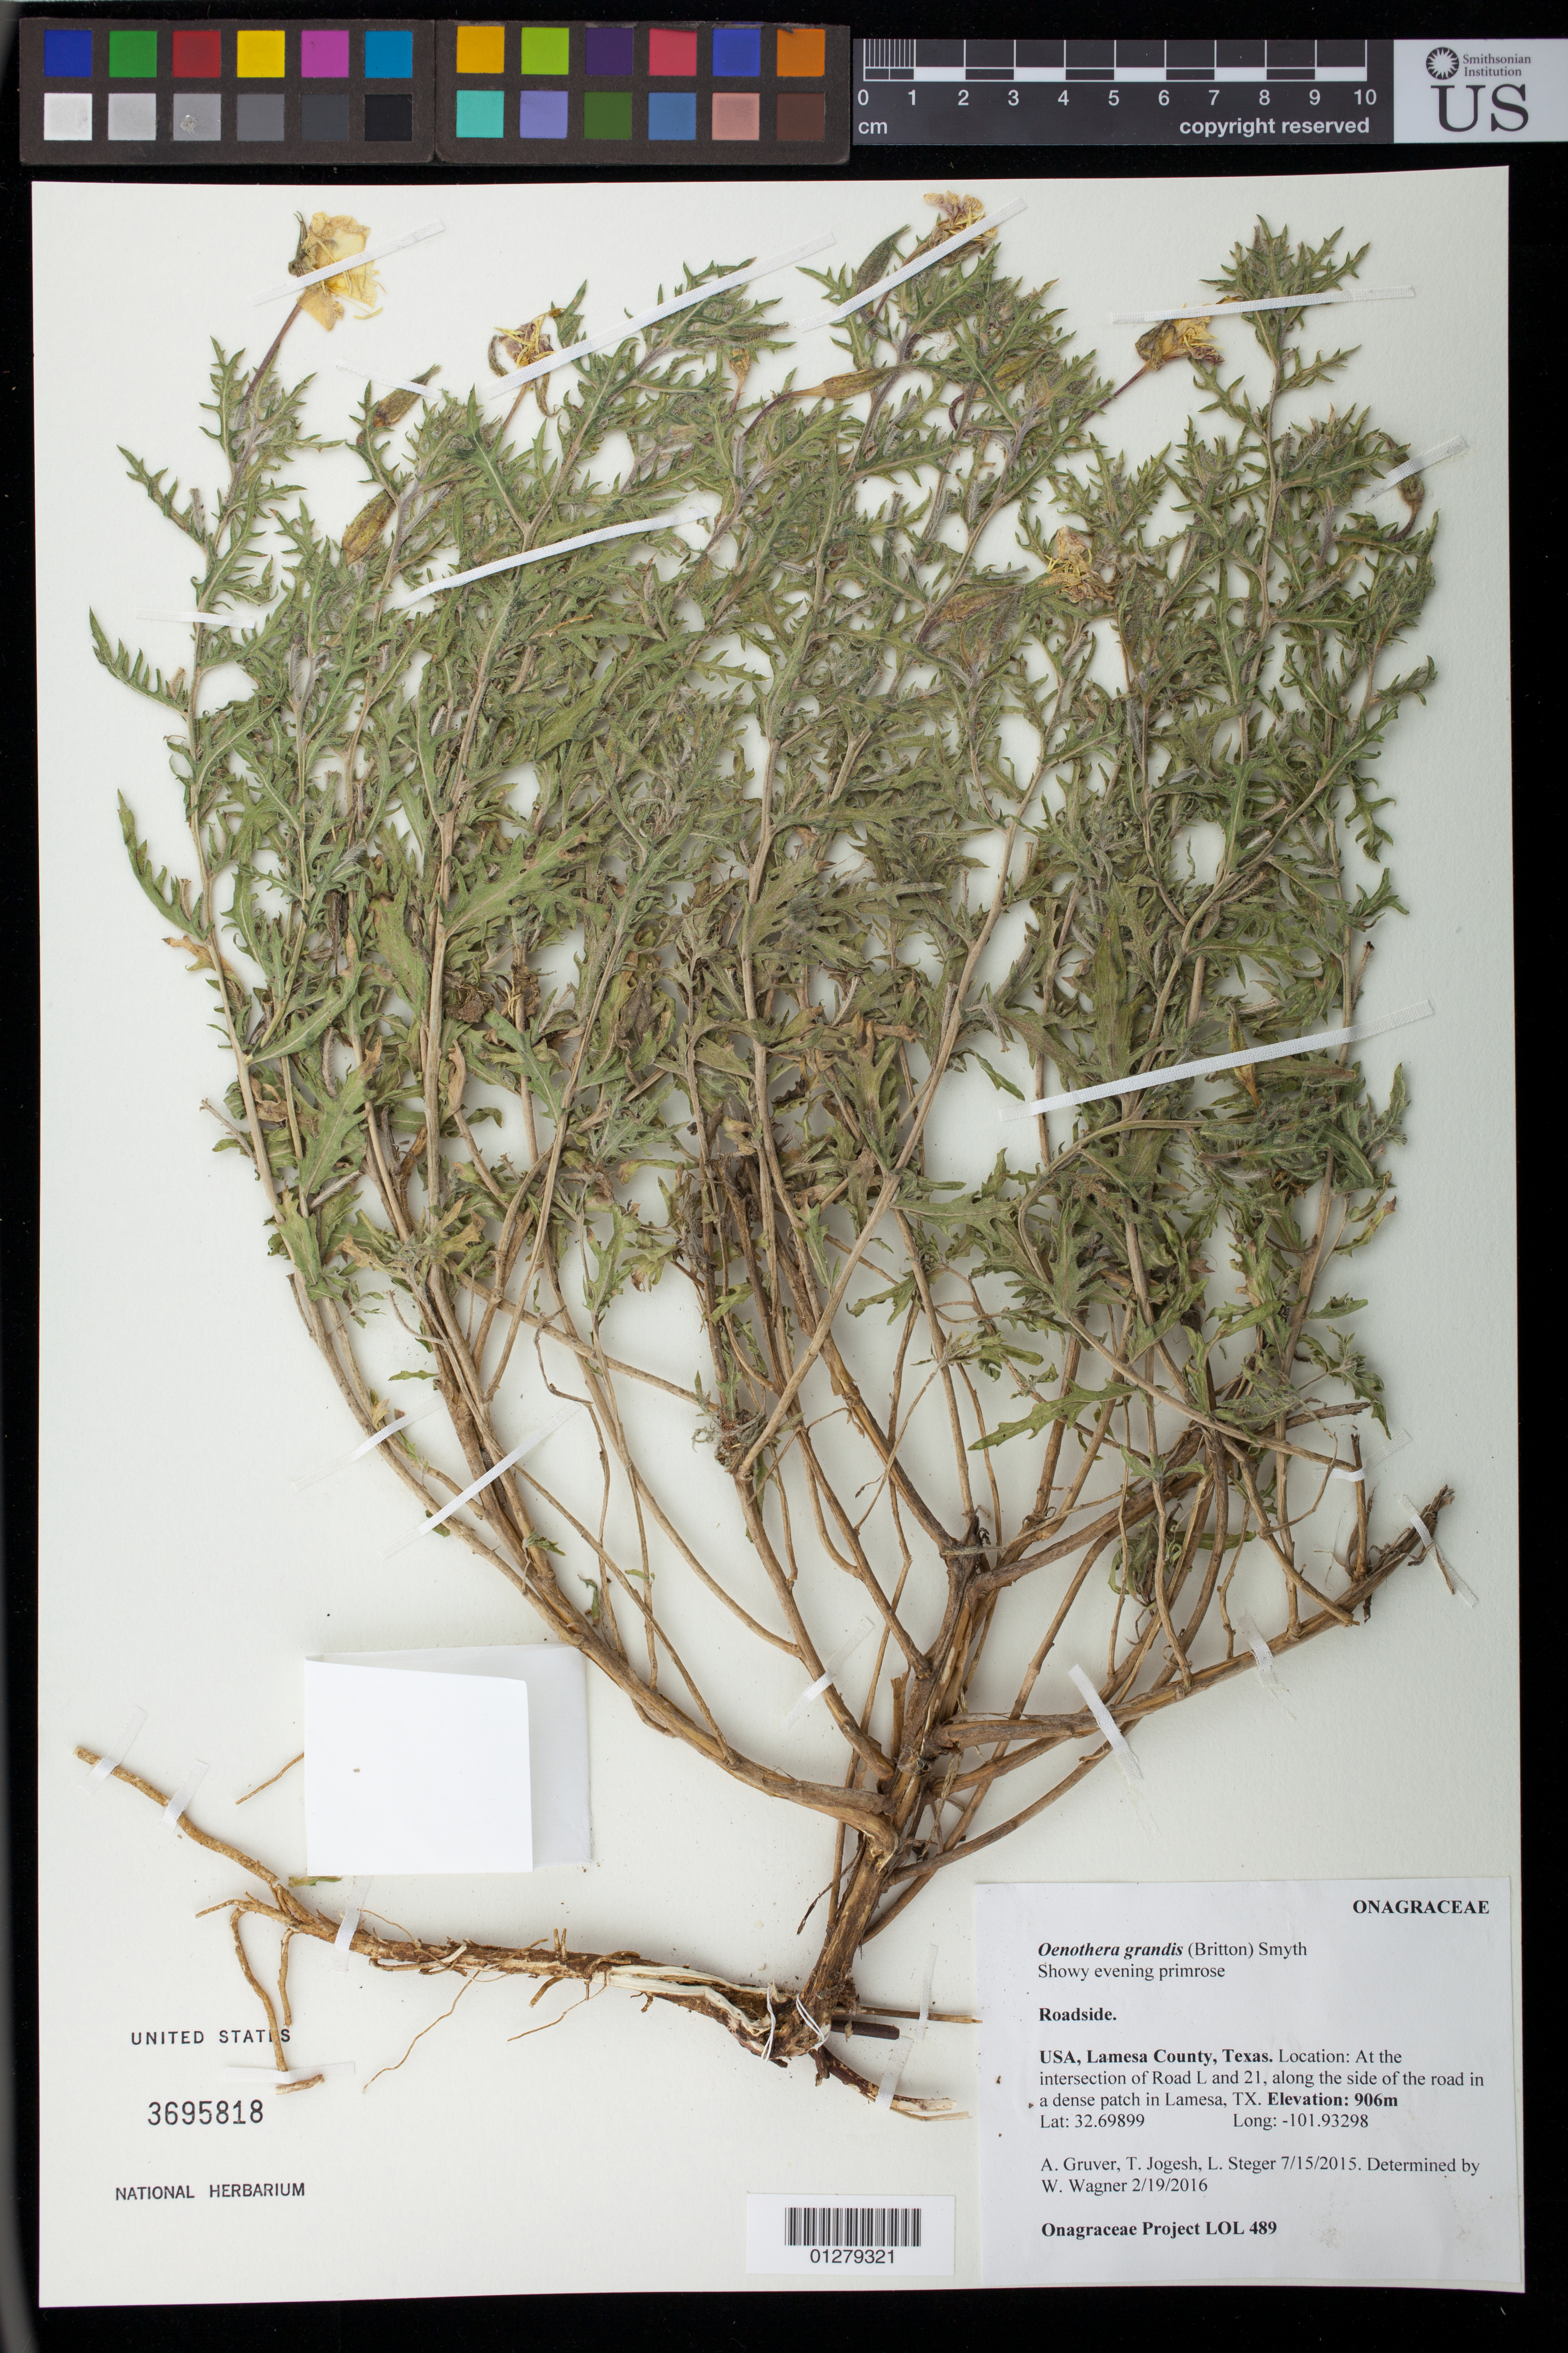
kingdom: Plantae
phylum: Tracheophyta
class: Magnoliopsida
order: Myrtales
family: Onagraceae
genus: Oenothera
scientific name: Oenothera grandis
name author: (Britton) Smyth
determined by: Wagner, W. L., (BOT), Smithsonian Institution - National Museum of Natural History (UNITED STATES)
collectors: A. Gruver, T. Jojesh, L. Steger & T. Tate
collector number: LOL 489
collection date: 2015-07-15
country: United States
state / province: Texas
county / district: Lamesa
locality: At the intersection of Road L and 21, along the side of the road in a dense patch in Lamesa, TX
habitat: grassland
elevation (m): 906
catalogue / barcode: US 3695818